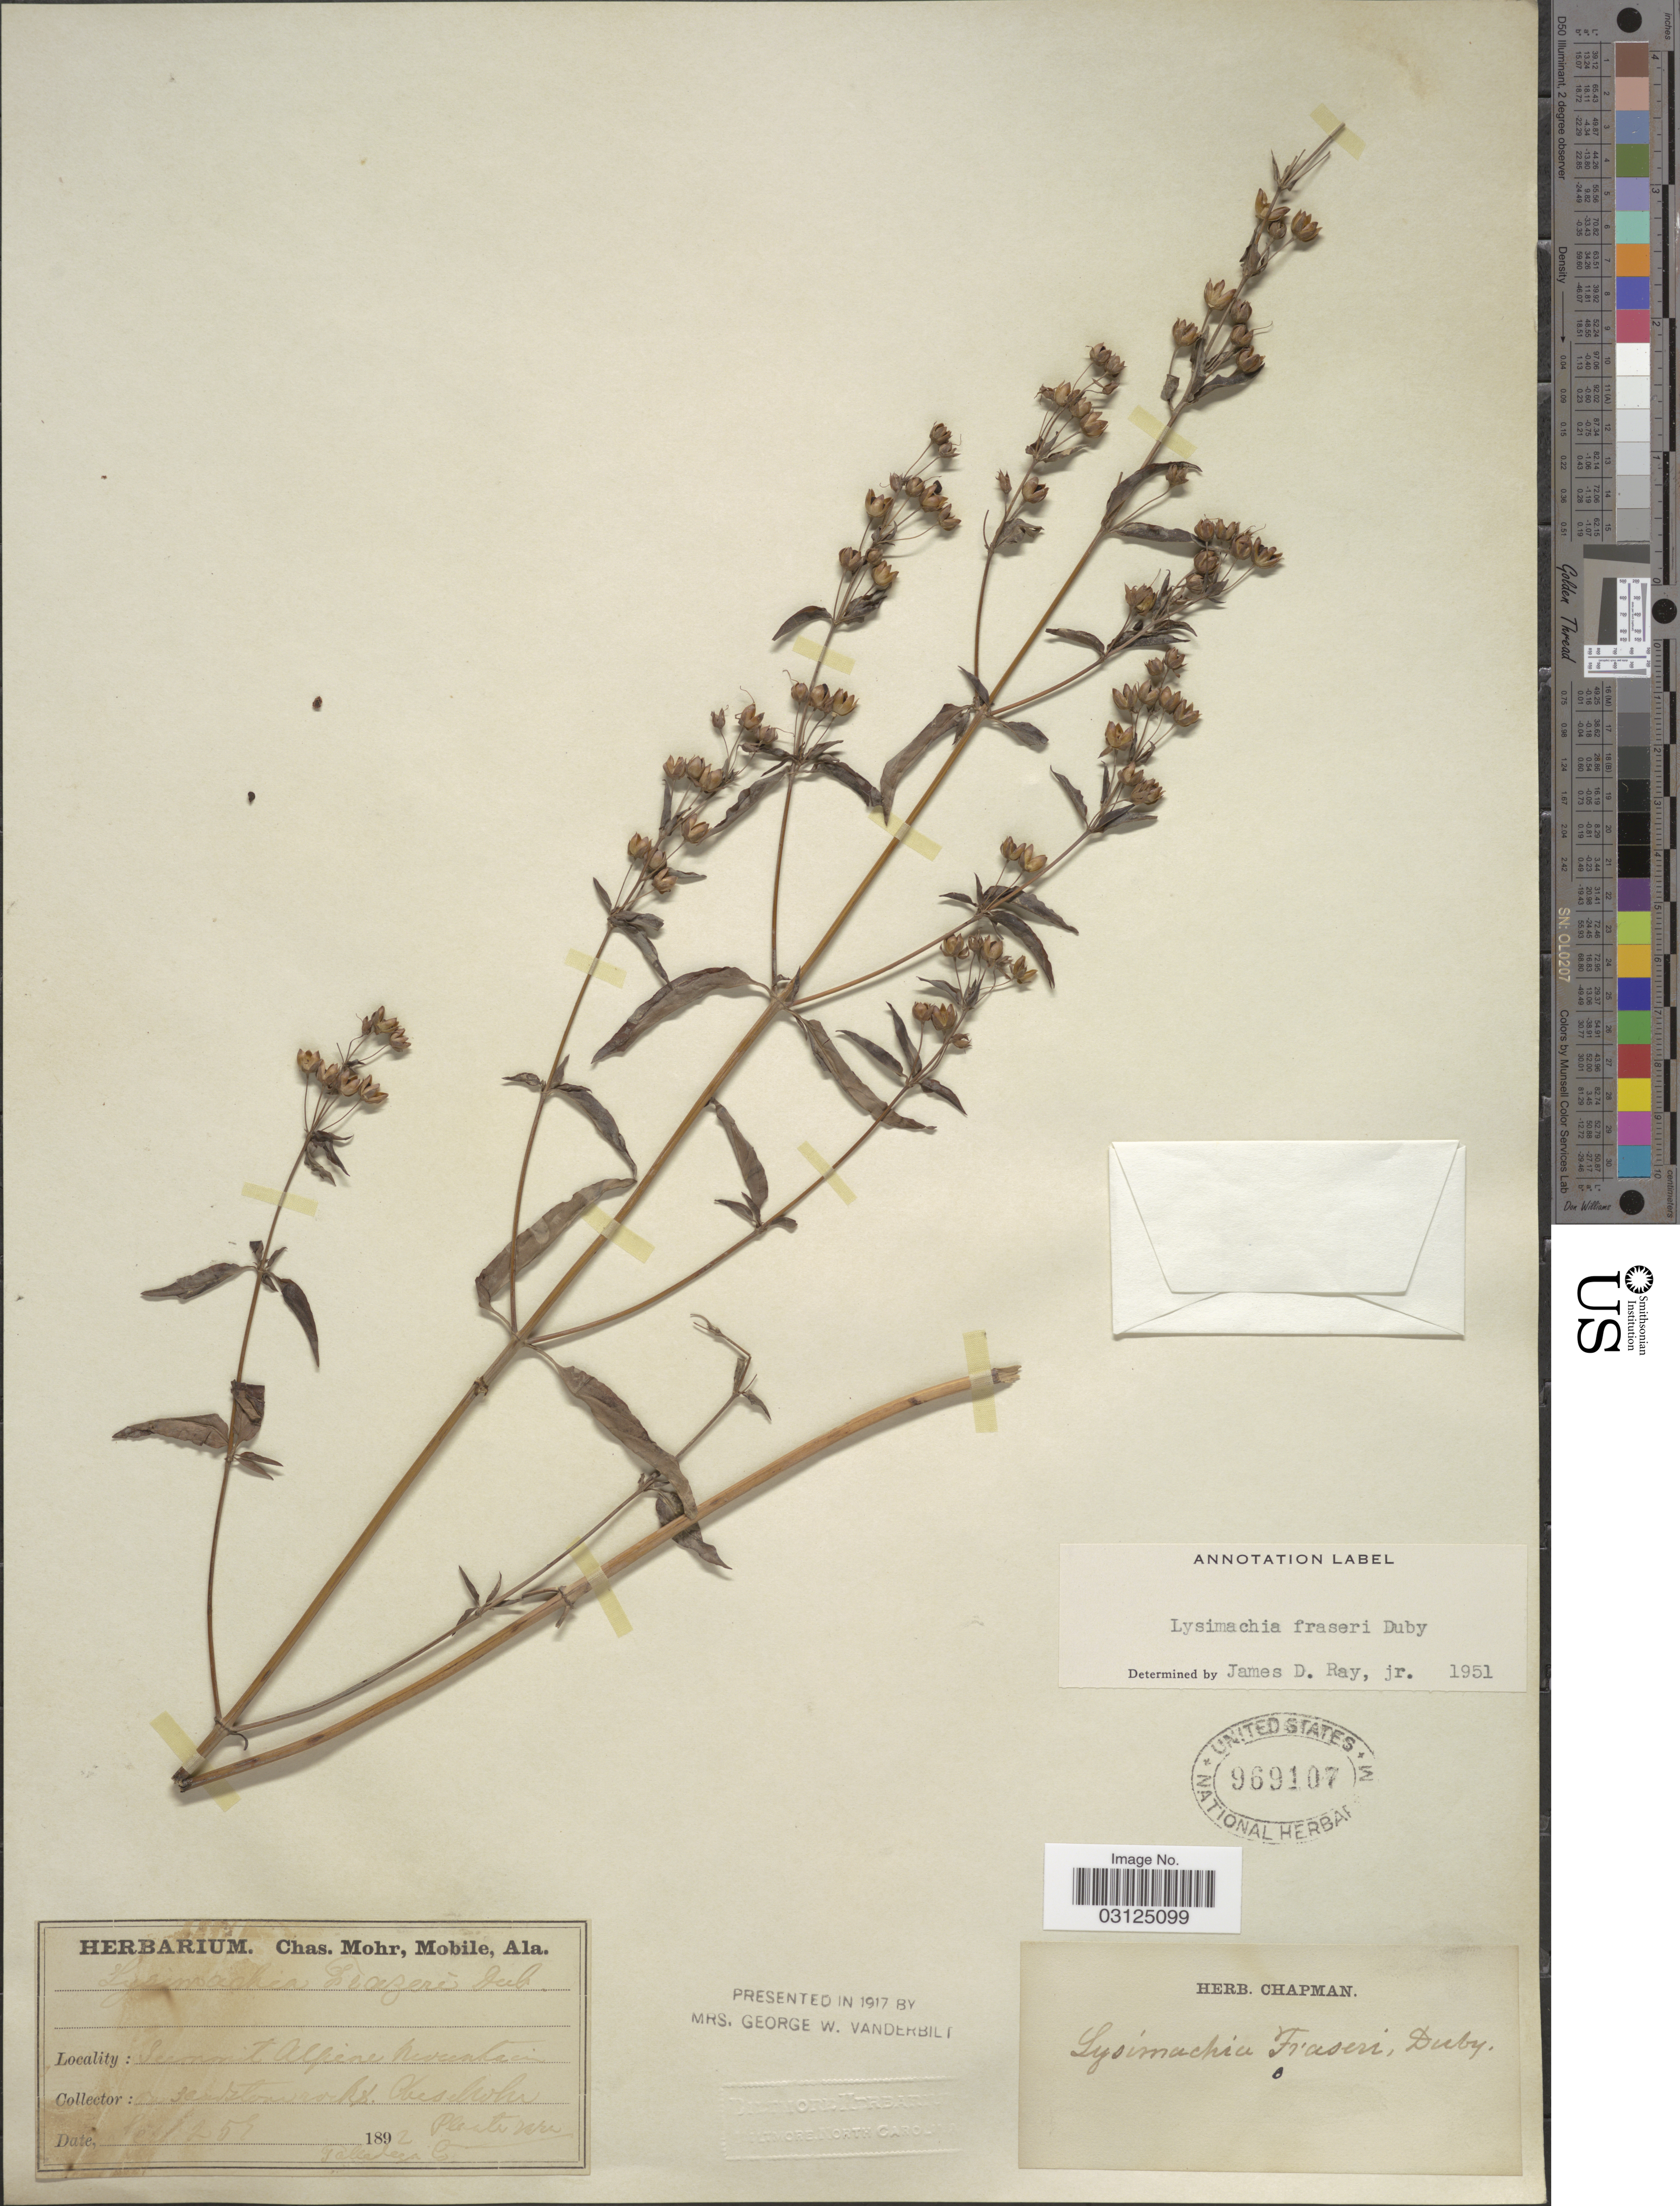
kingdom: Plantae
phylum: Tracheophyta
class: Magnoliopsida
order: Ericales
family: Primulaceae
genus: Lysimachia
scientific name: Lysimachia fraseri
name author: Duby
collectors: C. T. Mohr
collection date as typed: Transcribed d/m/y: /9/25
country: United States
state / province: Alabama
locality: Summit Alpine Mountain. Talladega Co.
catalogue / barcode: US 969107